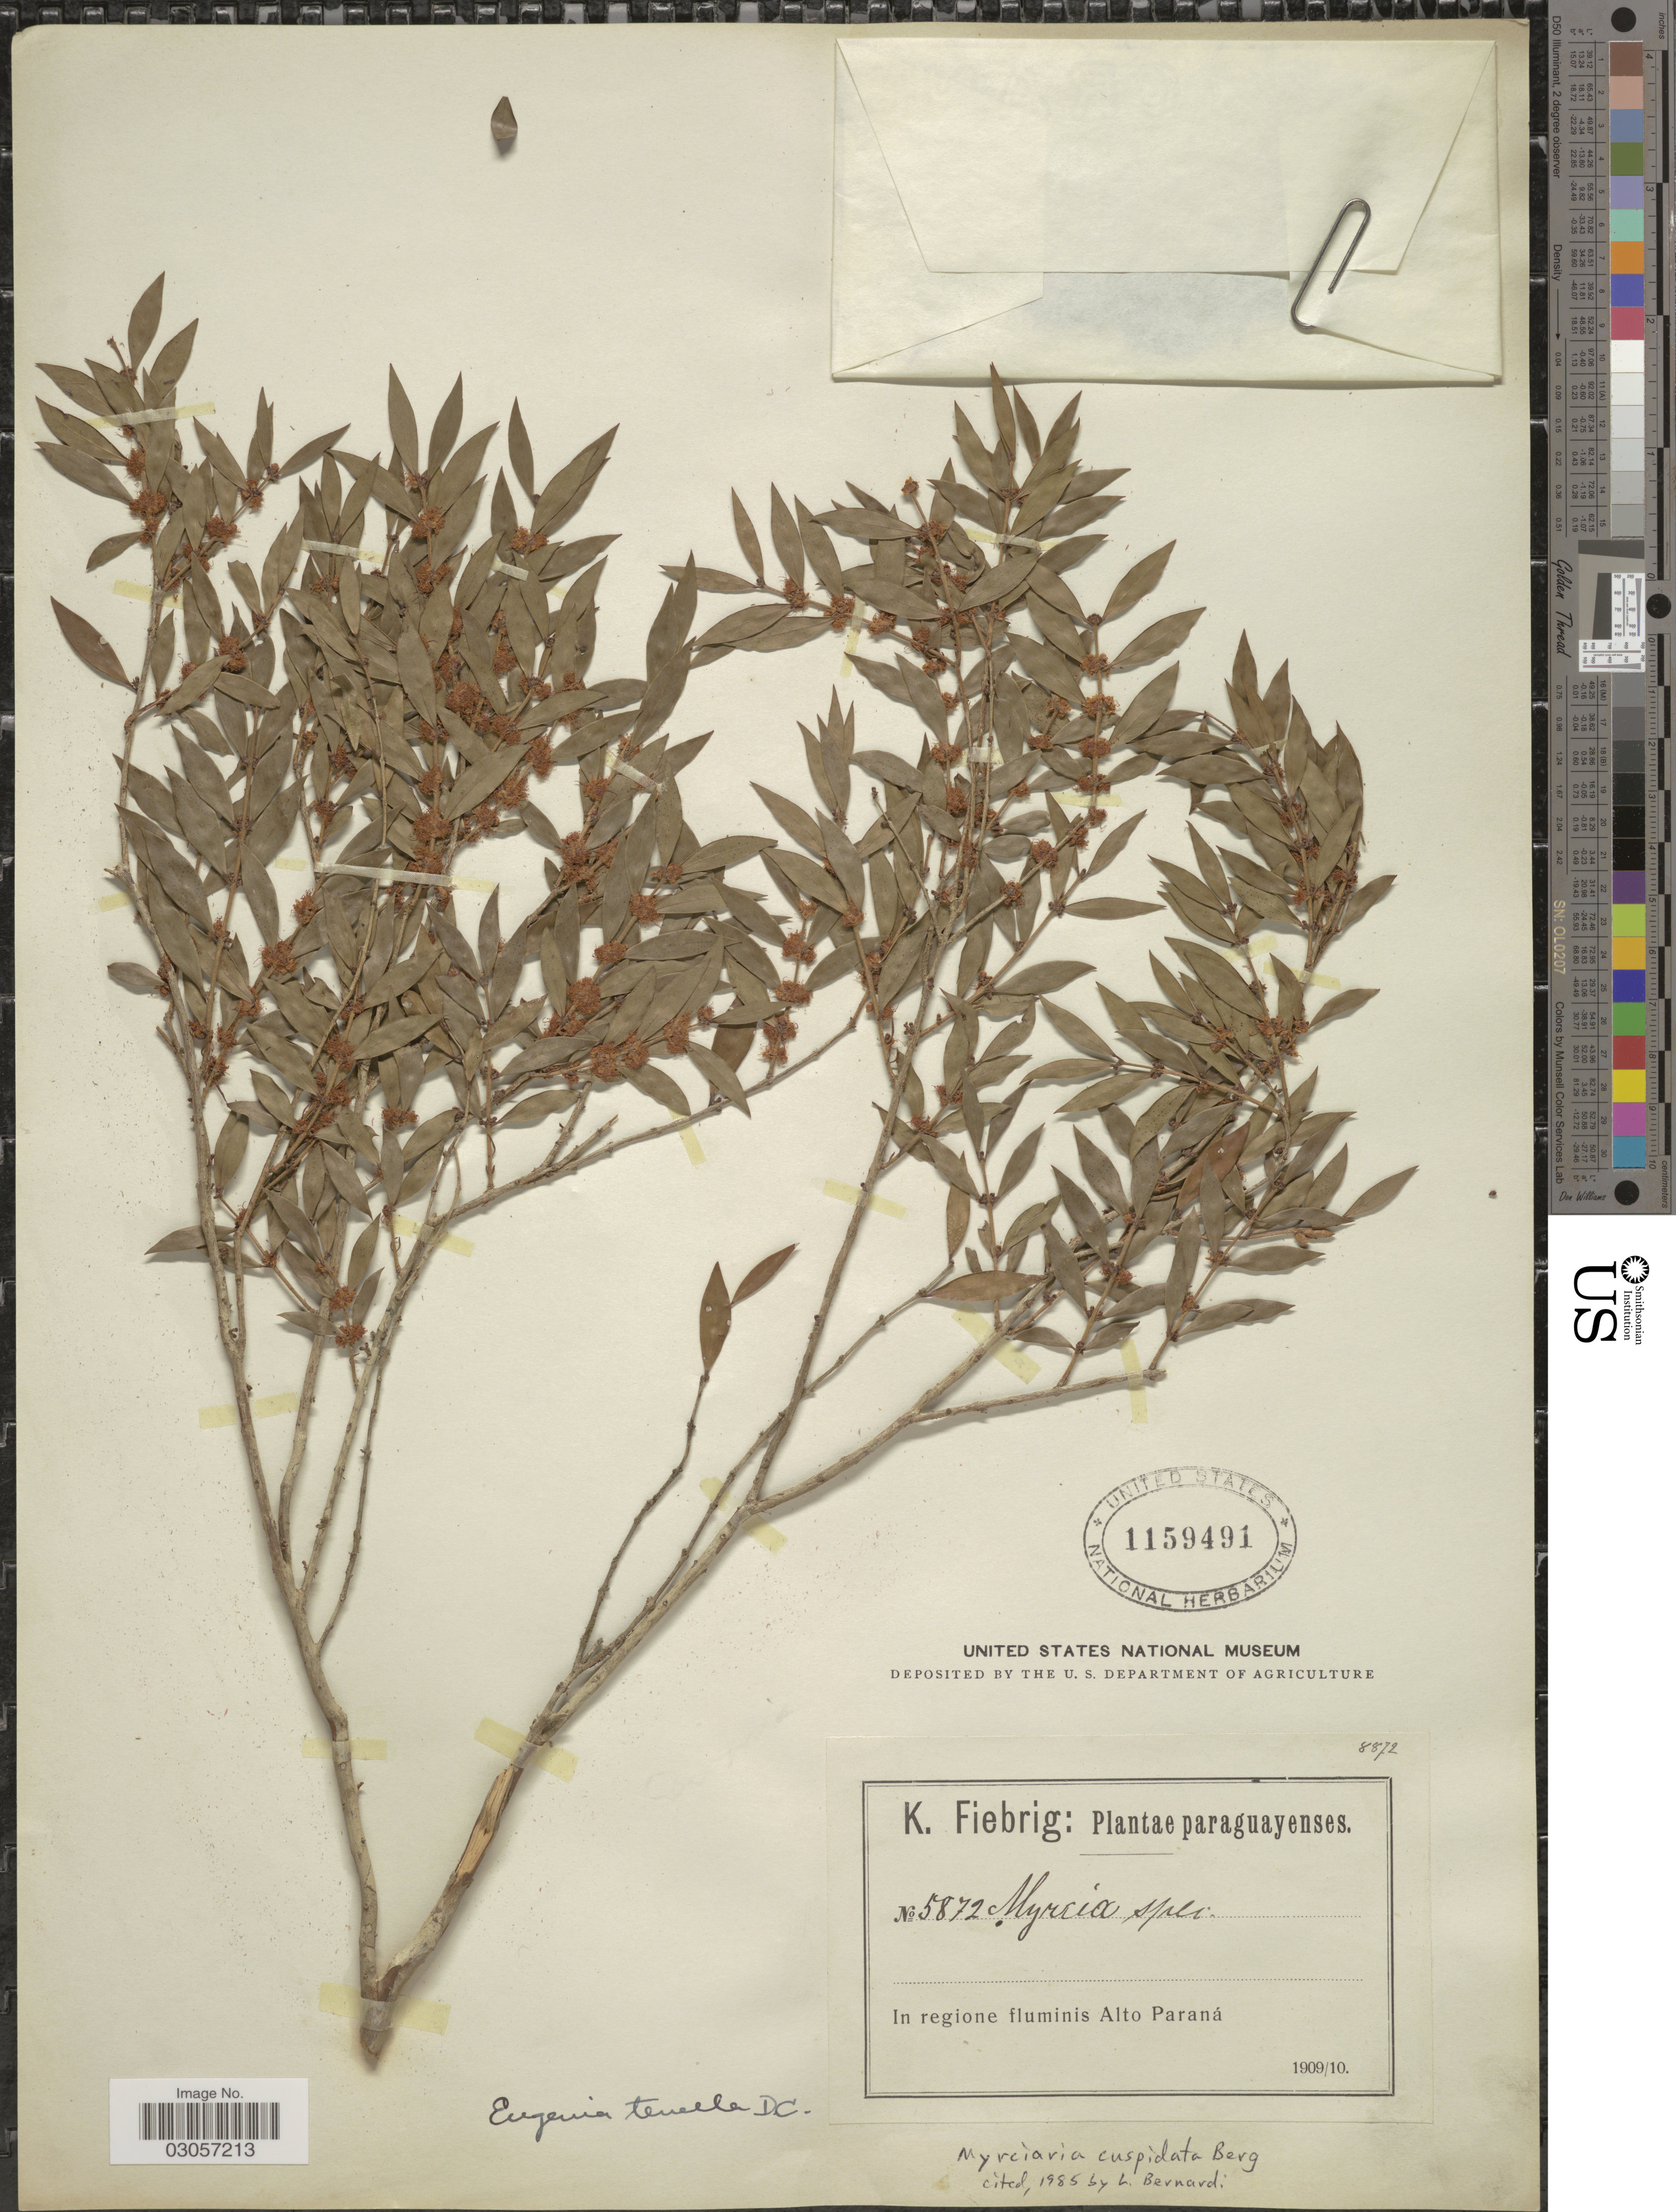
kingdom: Plantae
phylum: Tracheophyta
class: Magnoliopsida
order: Myrtales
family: Myrtaceae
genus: Myrciaria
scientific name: Myrciaria cuspidata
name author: O. Berg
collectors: K. Fiebrig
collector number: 5872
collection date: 1909/1910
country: Paraguay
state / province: Alto Parana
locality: In regione fluminis Alto Paraná.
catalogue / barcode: US 1159491